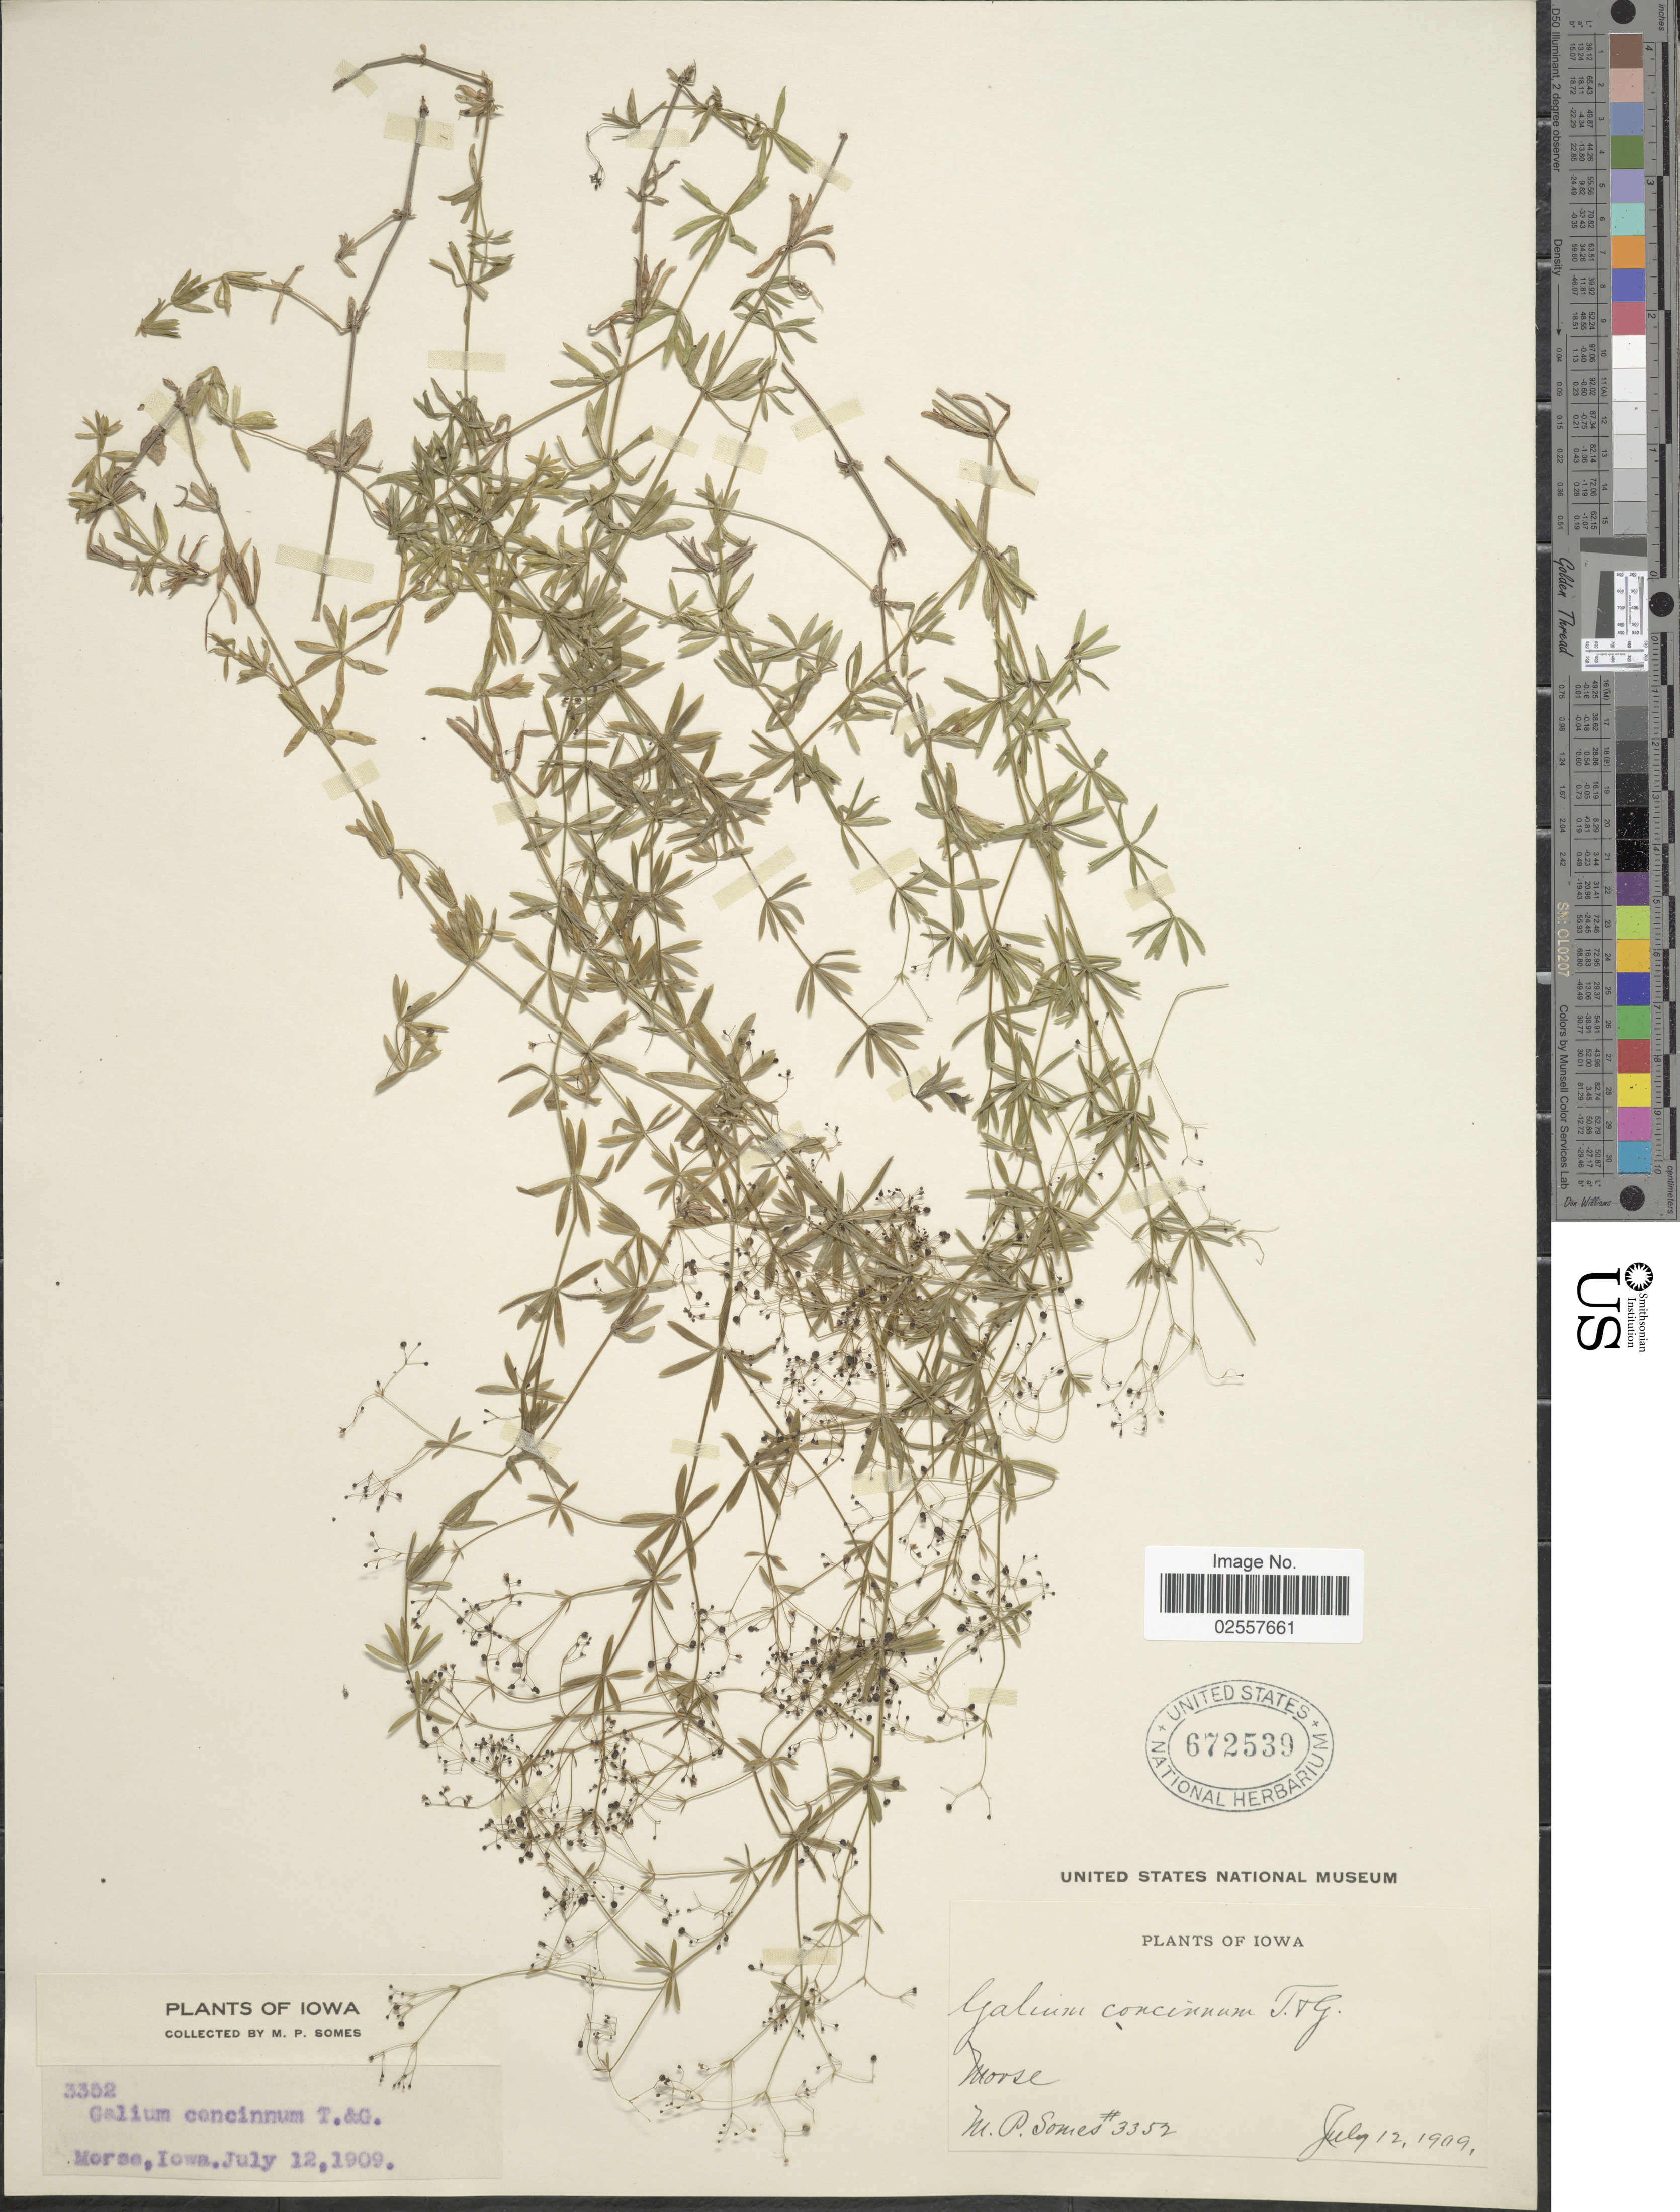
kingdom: Plantae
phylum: Tracheophyta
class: Magnoliopsida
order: Gentianales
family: Rubiaceae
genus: Galium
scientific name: Galium concinnum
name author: Torr. & A. Gray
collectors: M. Somes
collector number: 3352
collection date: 1909-07-12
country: United States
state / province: Iowa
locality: Morse.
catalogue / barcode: US 672539